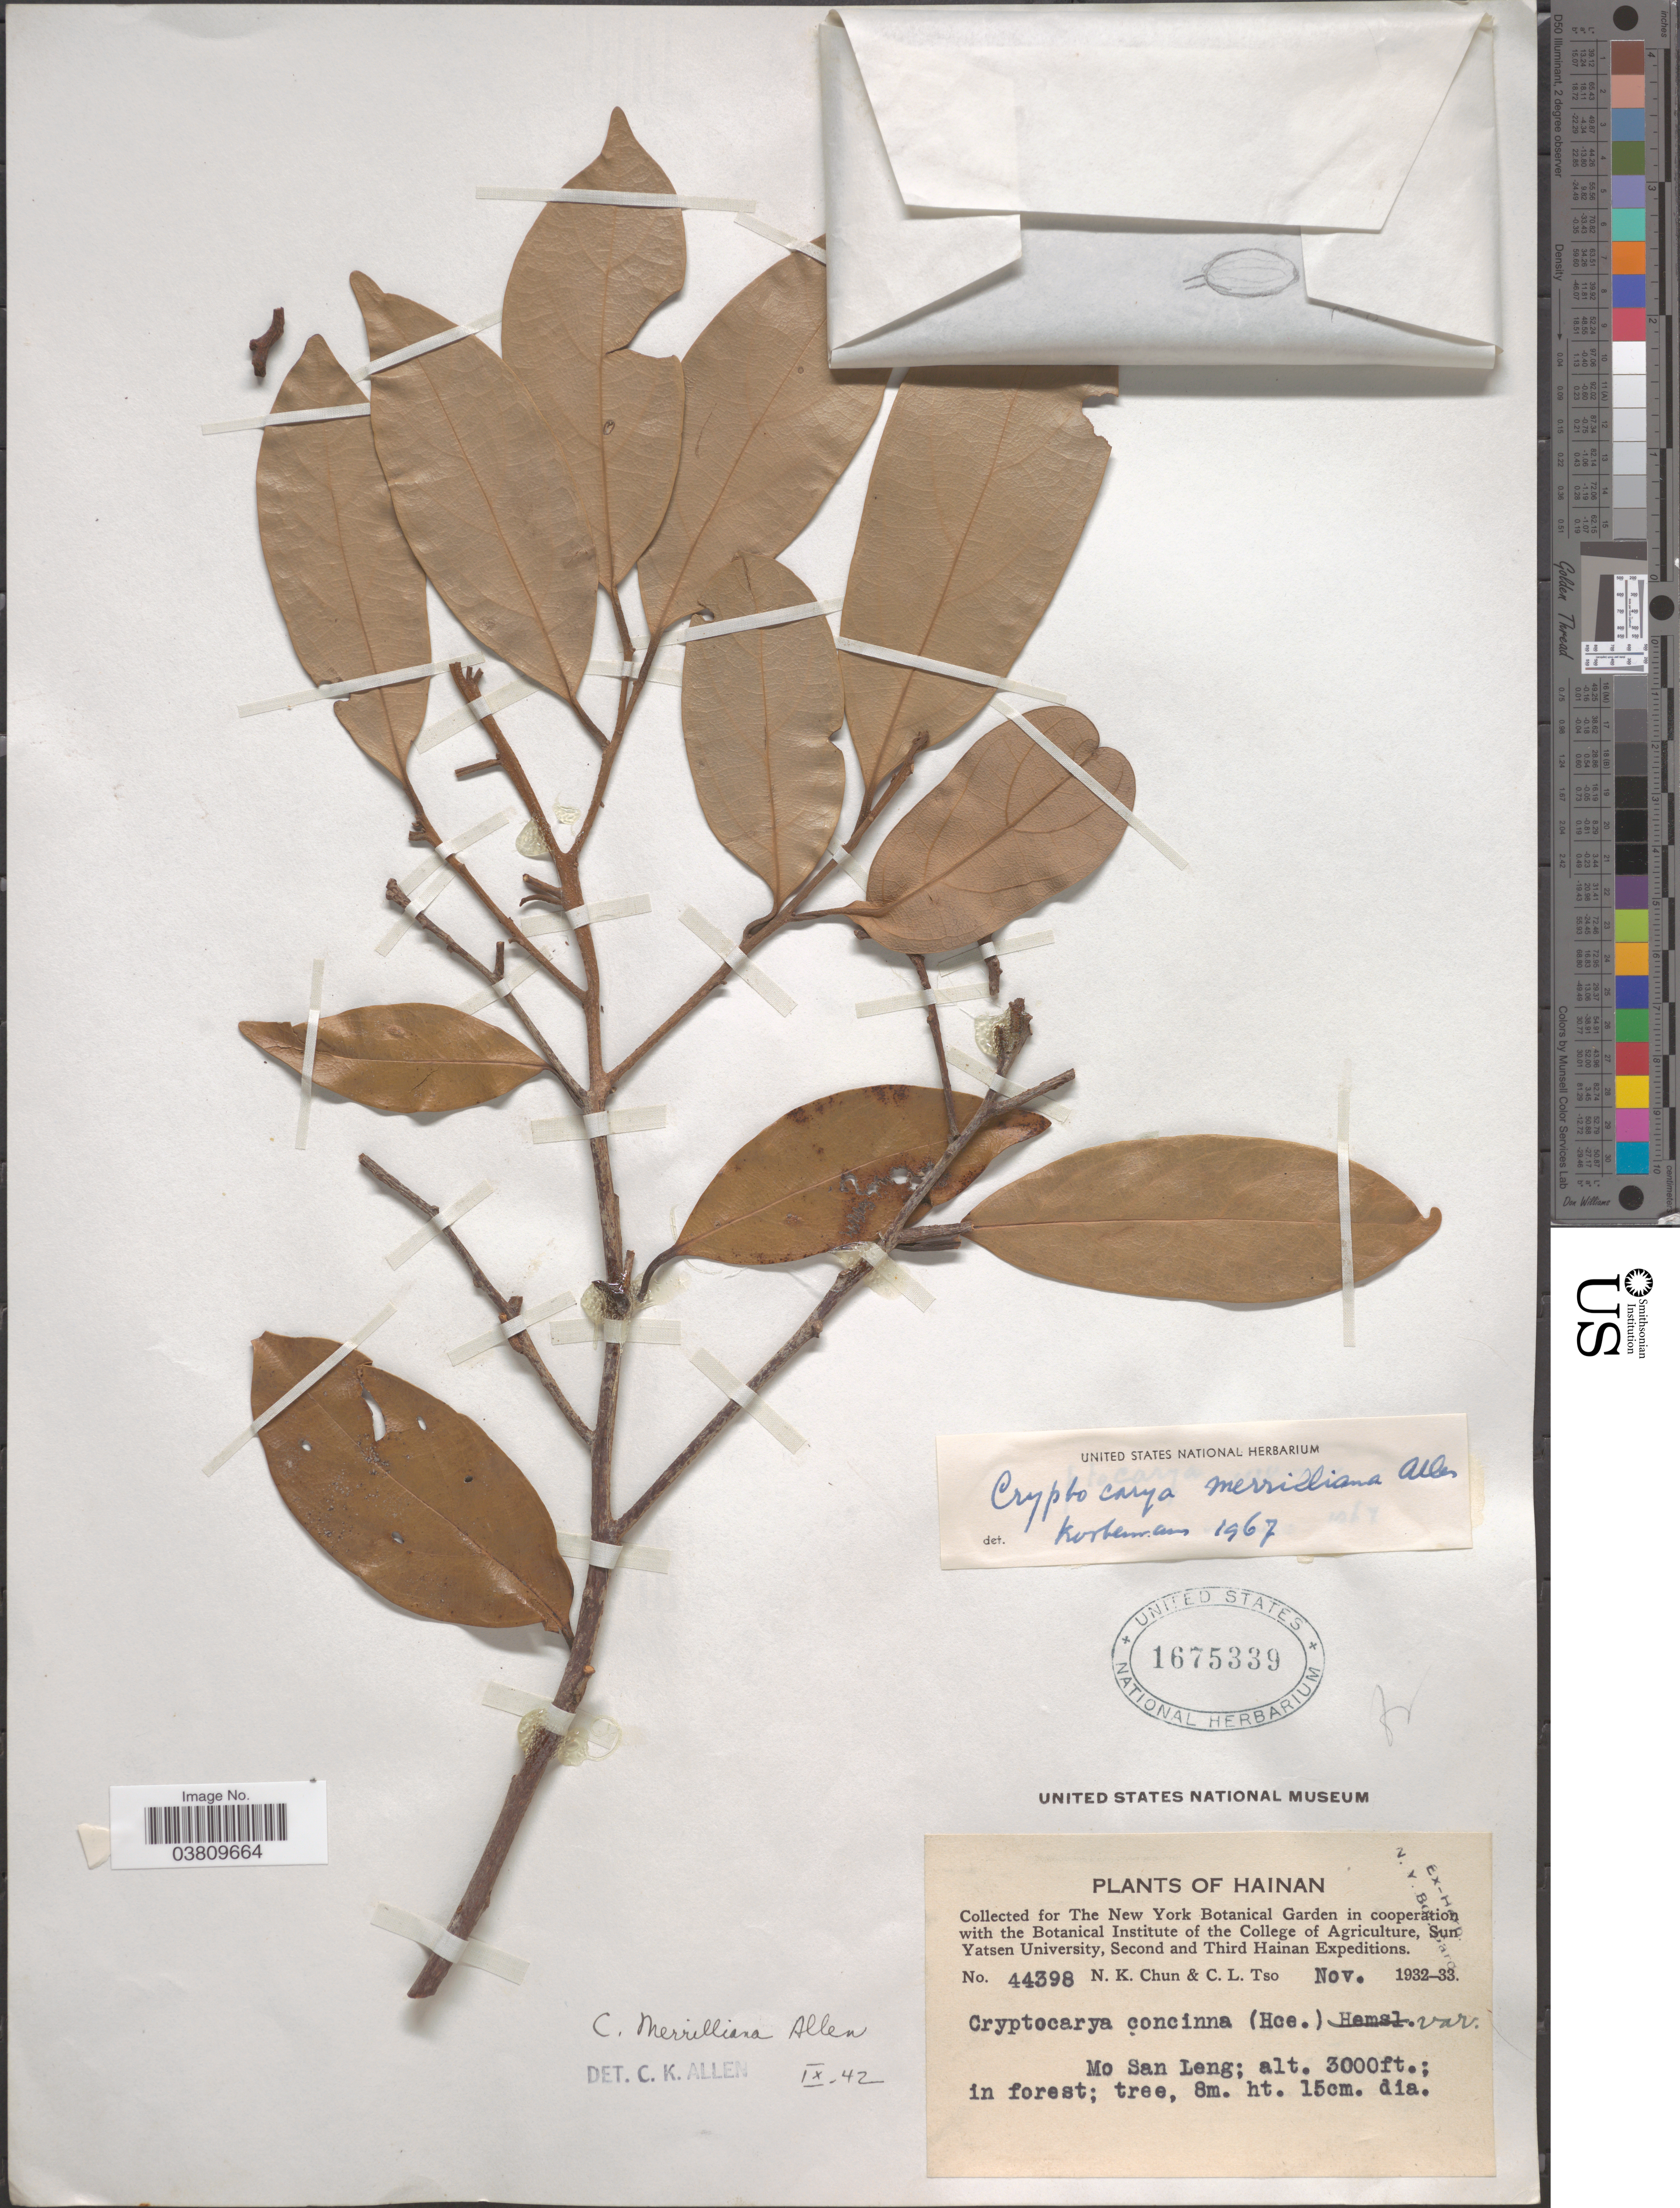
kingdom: Plantae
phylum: Tracheophyta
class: Magnoliopsida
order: Laurales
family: Lauraceae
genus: Cryptocarya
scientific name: Cryptocarya merrilliana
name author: C.K. Allen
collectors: N. K. Chun & C. Tso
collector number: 44398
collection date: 1932-11/1933-11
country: China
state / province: Hainan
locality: Mo San Leng.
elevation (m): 914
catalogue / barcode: US 1675339